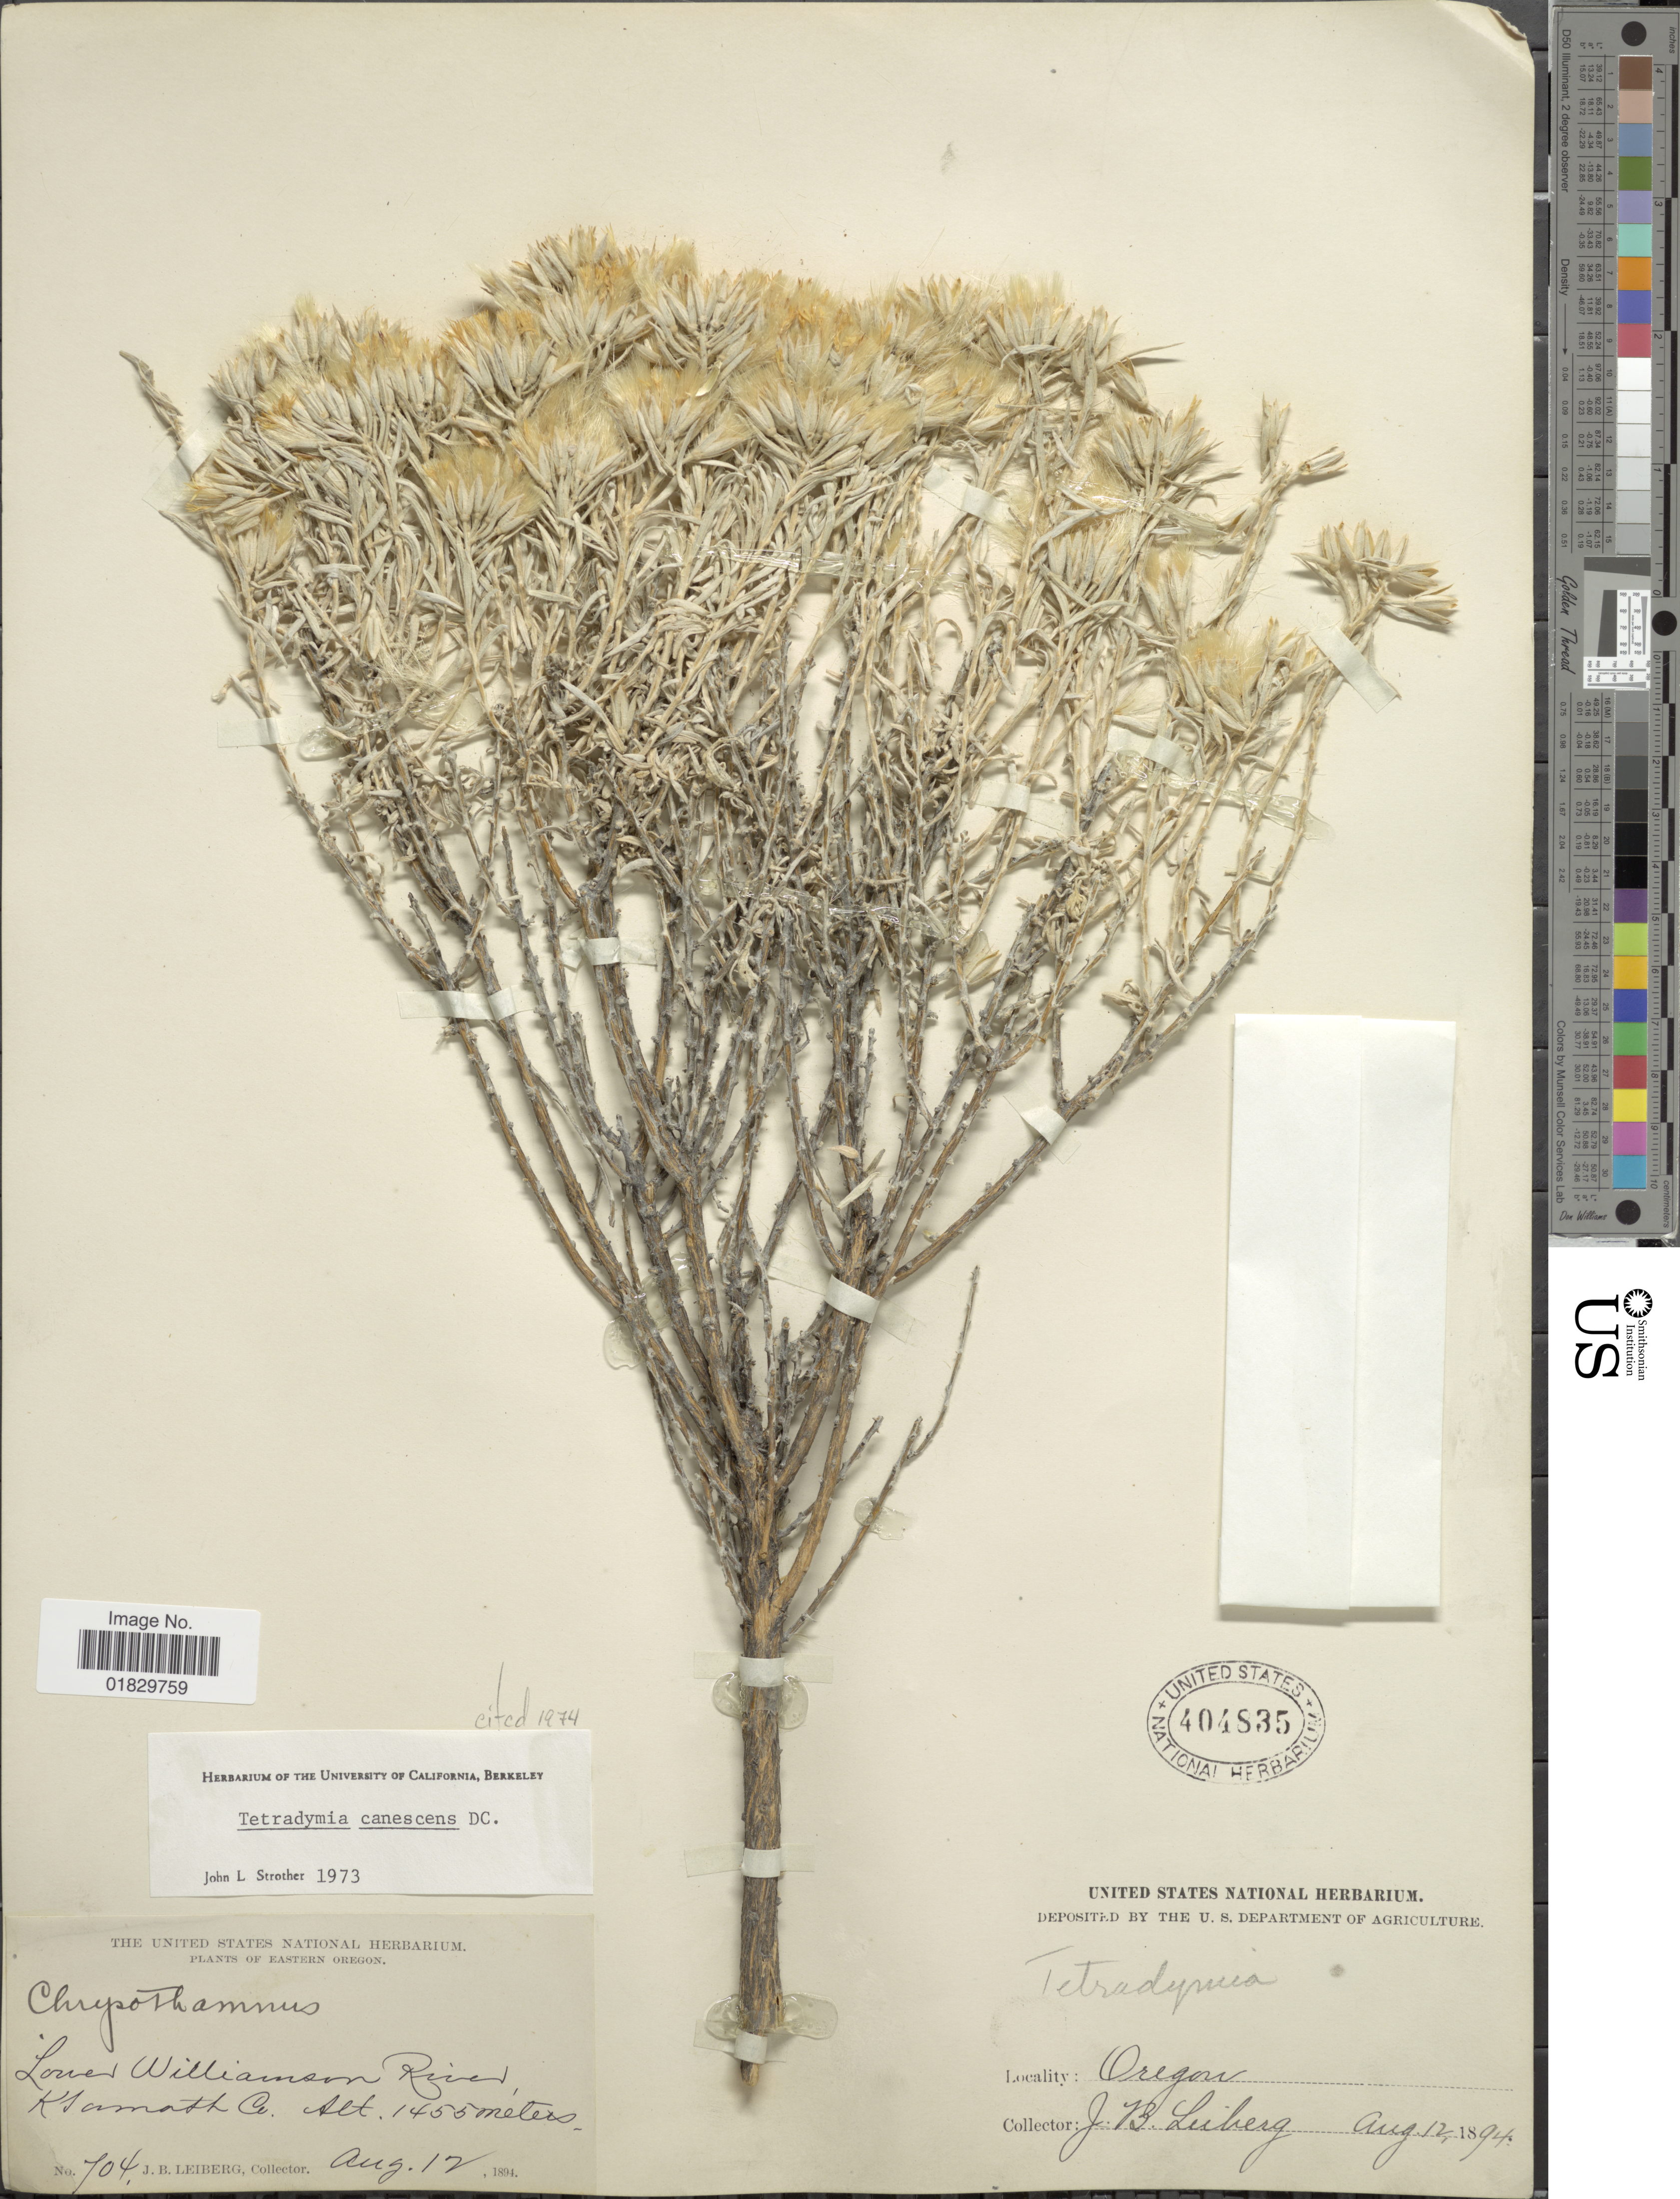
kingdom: Plantae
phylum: Tracheophyta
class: Magnoliopsida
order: Asterales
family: Asteraceae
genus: Tetradymia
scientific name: Tetradymia canescens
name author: DC.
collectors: J. B. Leiberg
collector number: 704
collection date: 1894-08-12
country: United States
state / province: Oregon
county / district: Klamath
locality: Eastern Oregon. Lower Williamson River, Klamath Co.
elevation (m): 1455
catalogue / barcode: US 404835